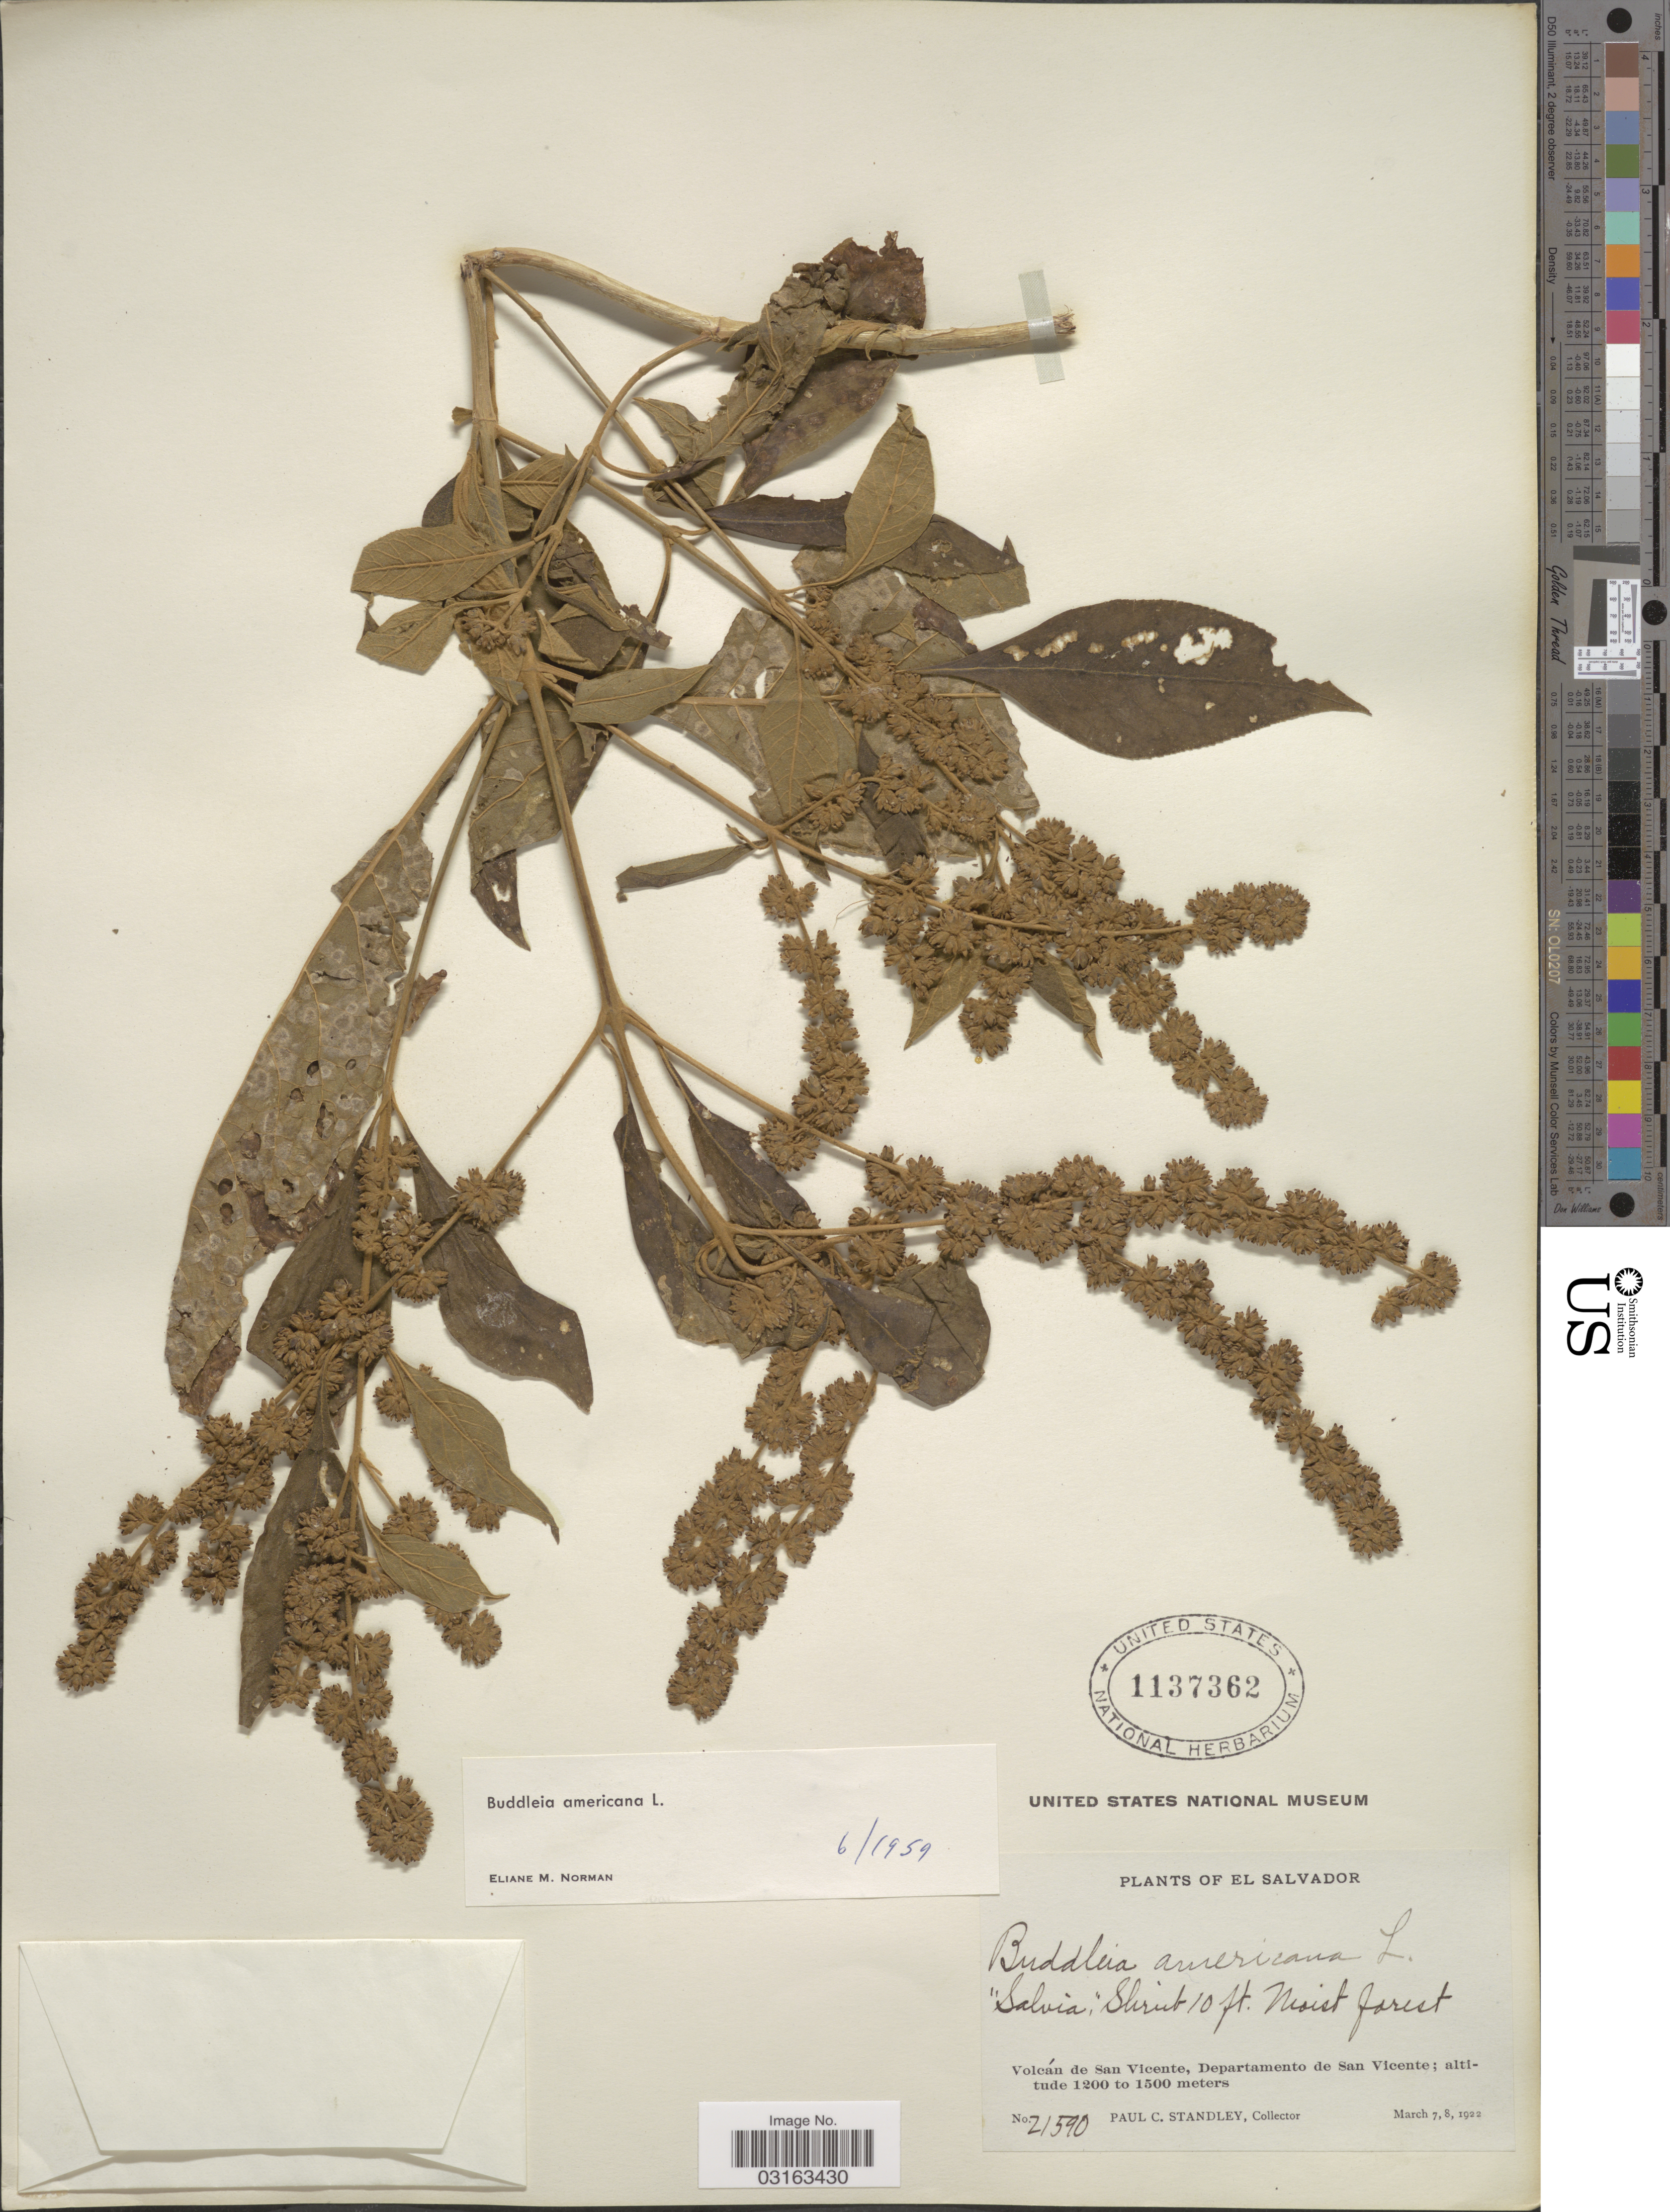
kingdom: Plantae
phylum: Tracheophyta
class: Magnoliopsida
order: Lamiales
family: Scrophulariaceae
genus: Buddleja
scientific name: Buddleja americana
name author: L.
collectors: P. C. Standley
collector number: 21590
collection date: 1922-03-07/1922-03-08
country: El Salvador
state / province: San Vincente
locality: Volcán de San Vicente, Departamento de San Vicente.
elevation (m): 1200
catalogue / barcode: US 1137362